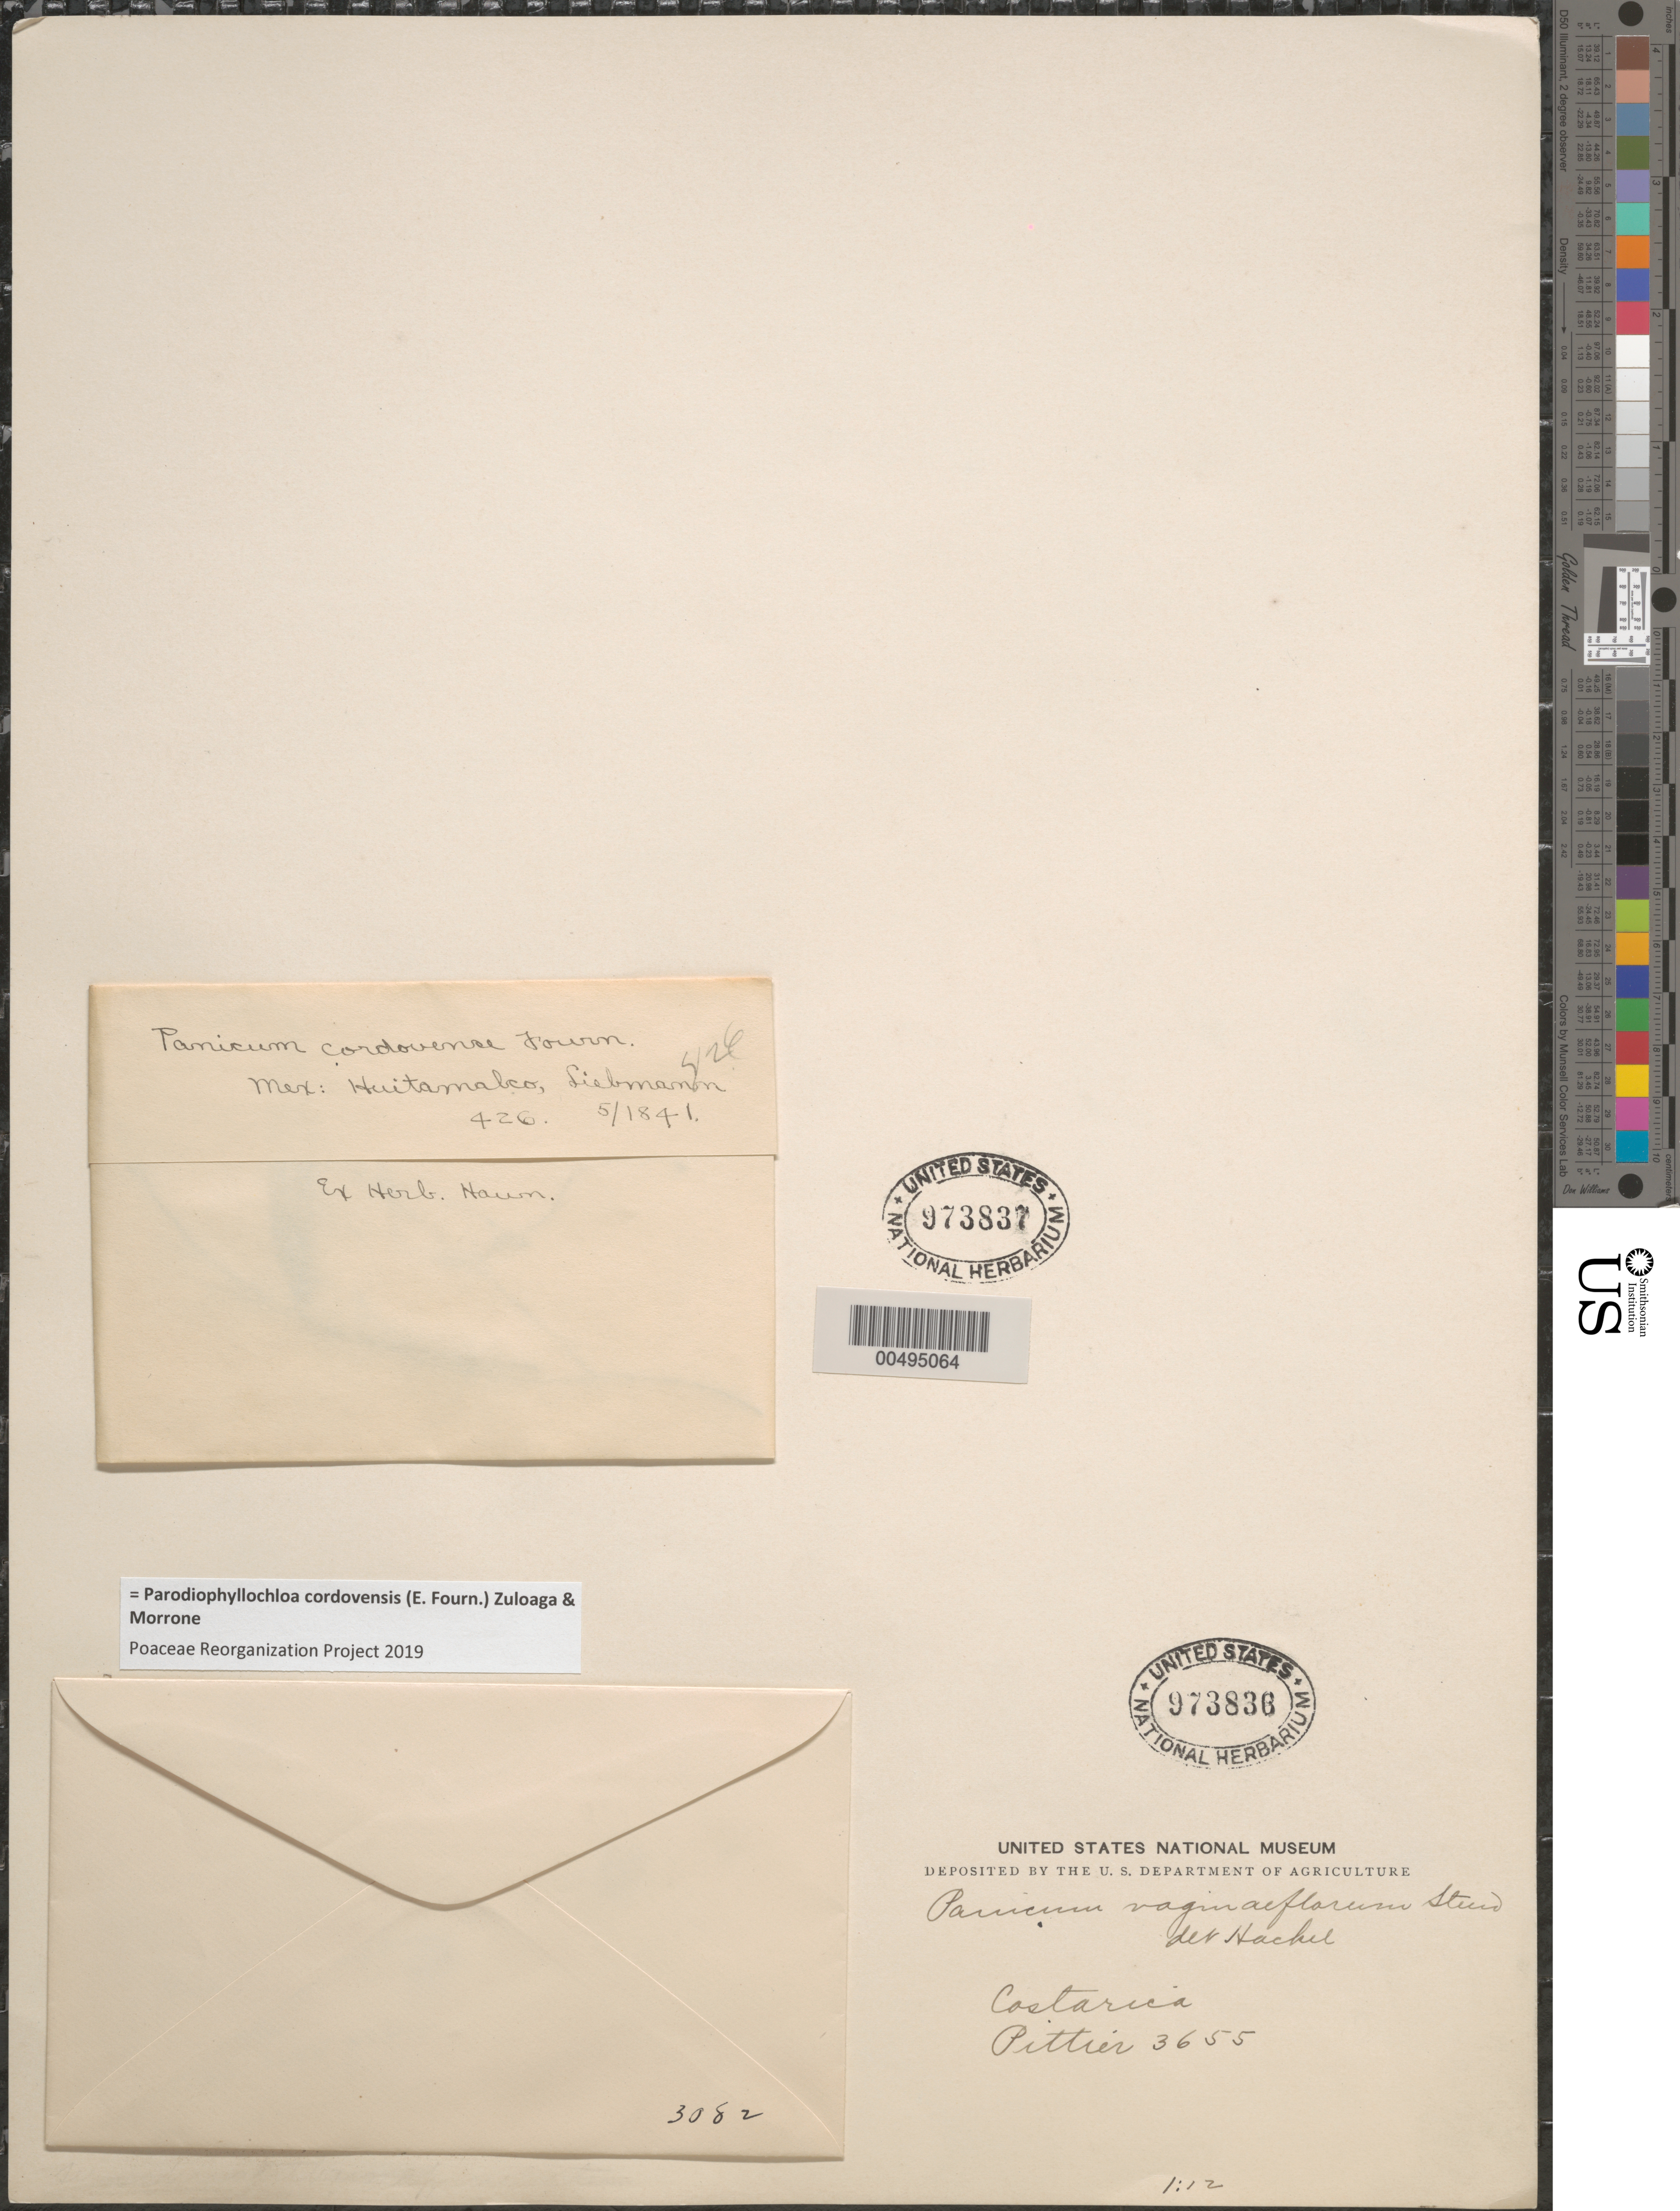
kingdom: Plantae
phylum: Tracheophyta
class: Liliopsida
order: Poales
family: Poaceae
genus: Parodiophyllochloa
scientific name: Parodiophyllochloa cordovensis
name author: (E. Fourn.) Zuloaga & Morrone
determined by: Poaceae Reorganization Project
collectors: F. M. Liebmann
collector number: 426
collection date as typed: May 1841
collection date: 1841-05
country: Mexico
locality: Huitamalco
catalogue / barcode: US 973837